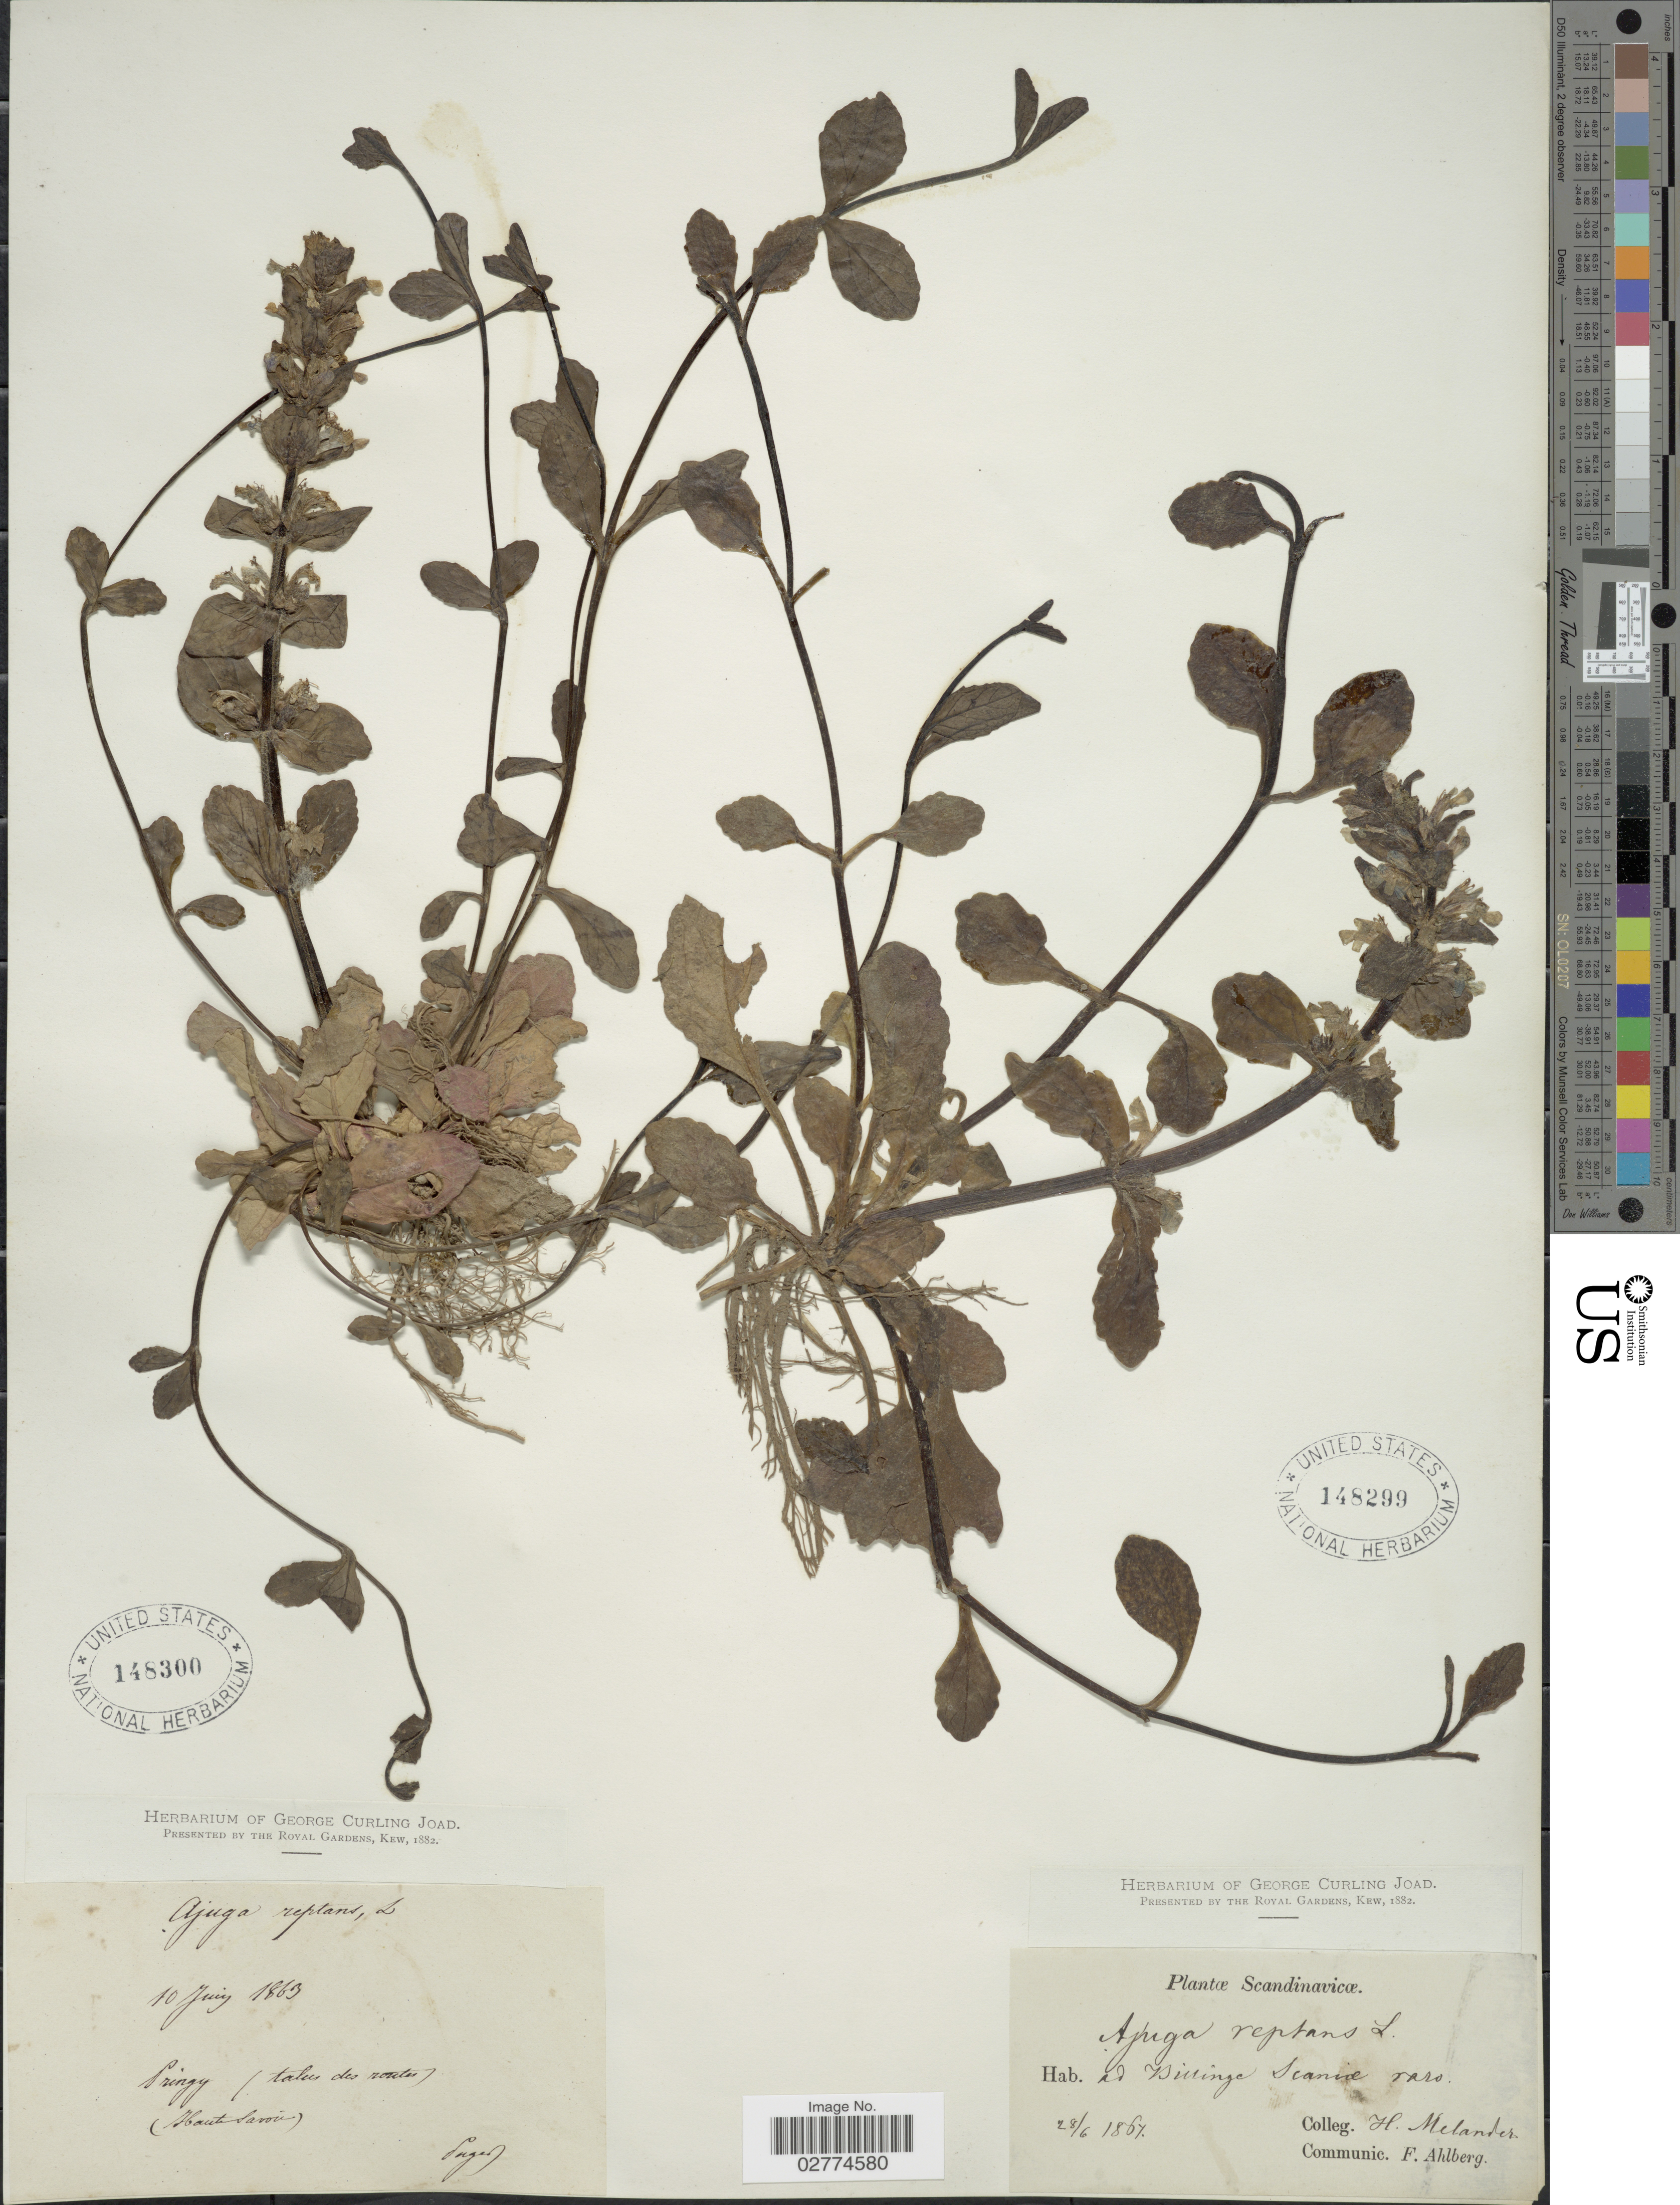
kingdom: Plantae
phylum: Tracheophyta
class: Magnoliopsida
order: Lamiales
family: Lamiaceae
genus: Ajuga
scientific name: Ajuga reptans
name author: L.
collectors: -. Puget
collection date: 1863-06-10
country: France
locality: Pringy (talus des routes) (Haute Savoie).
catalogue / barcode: US 148300